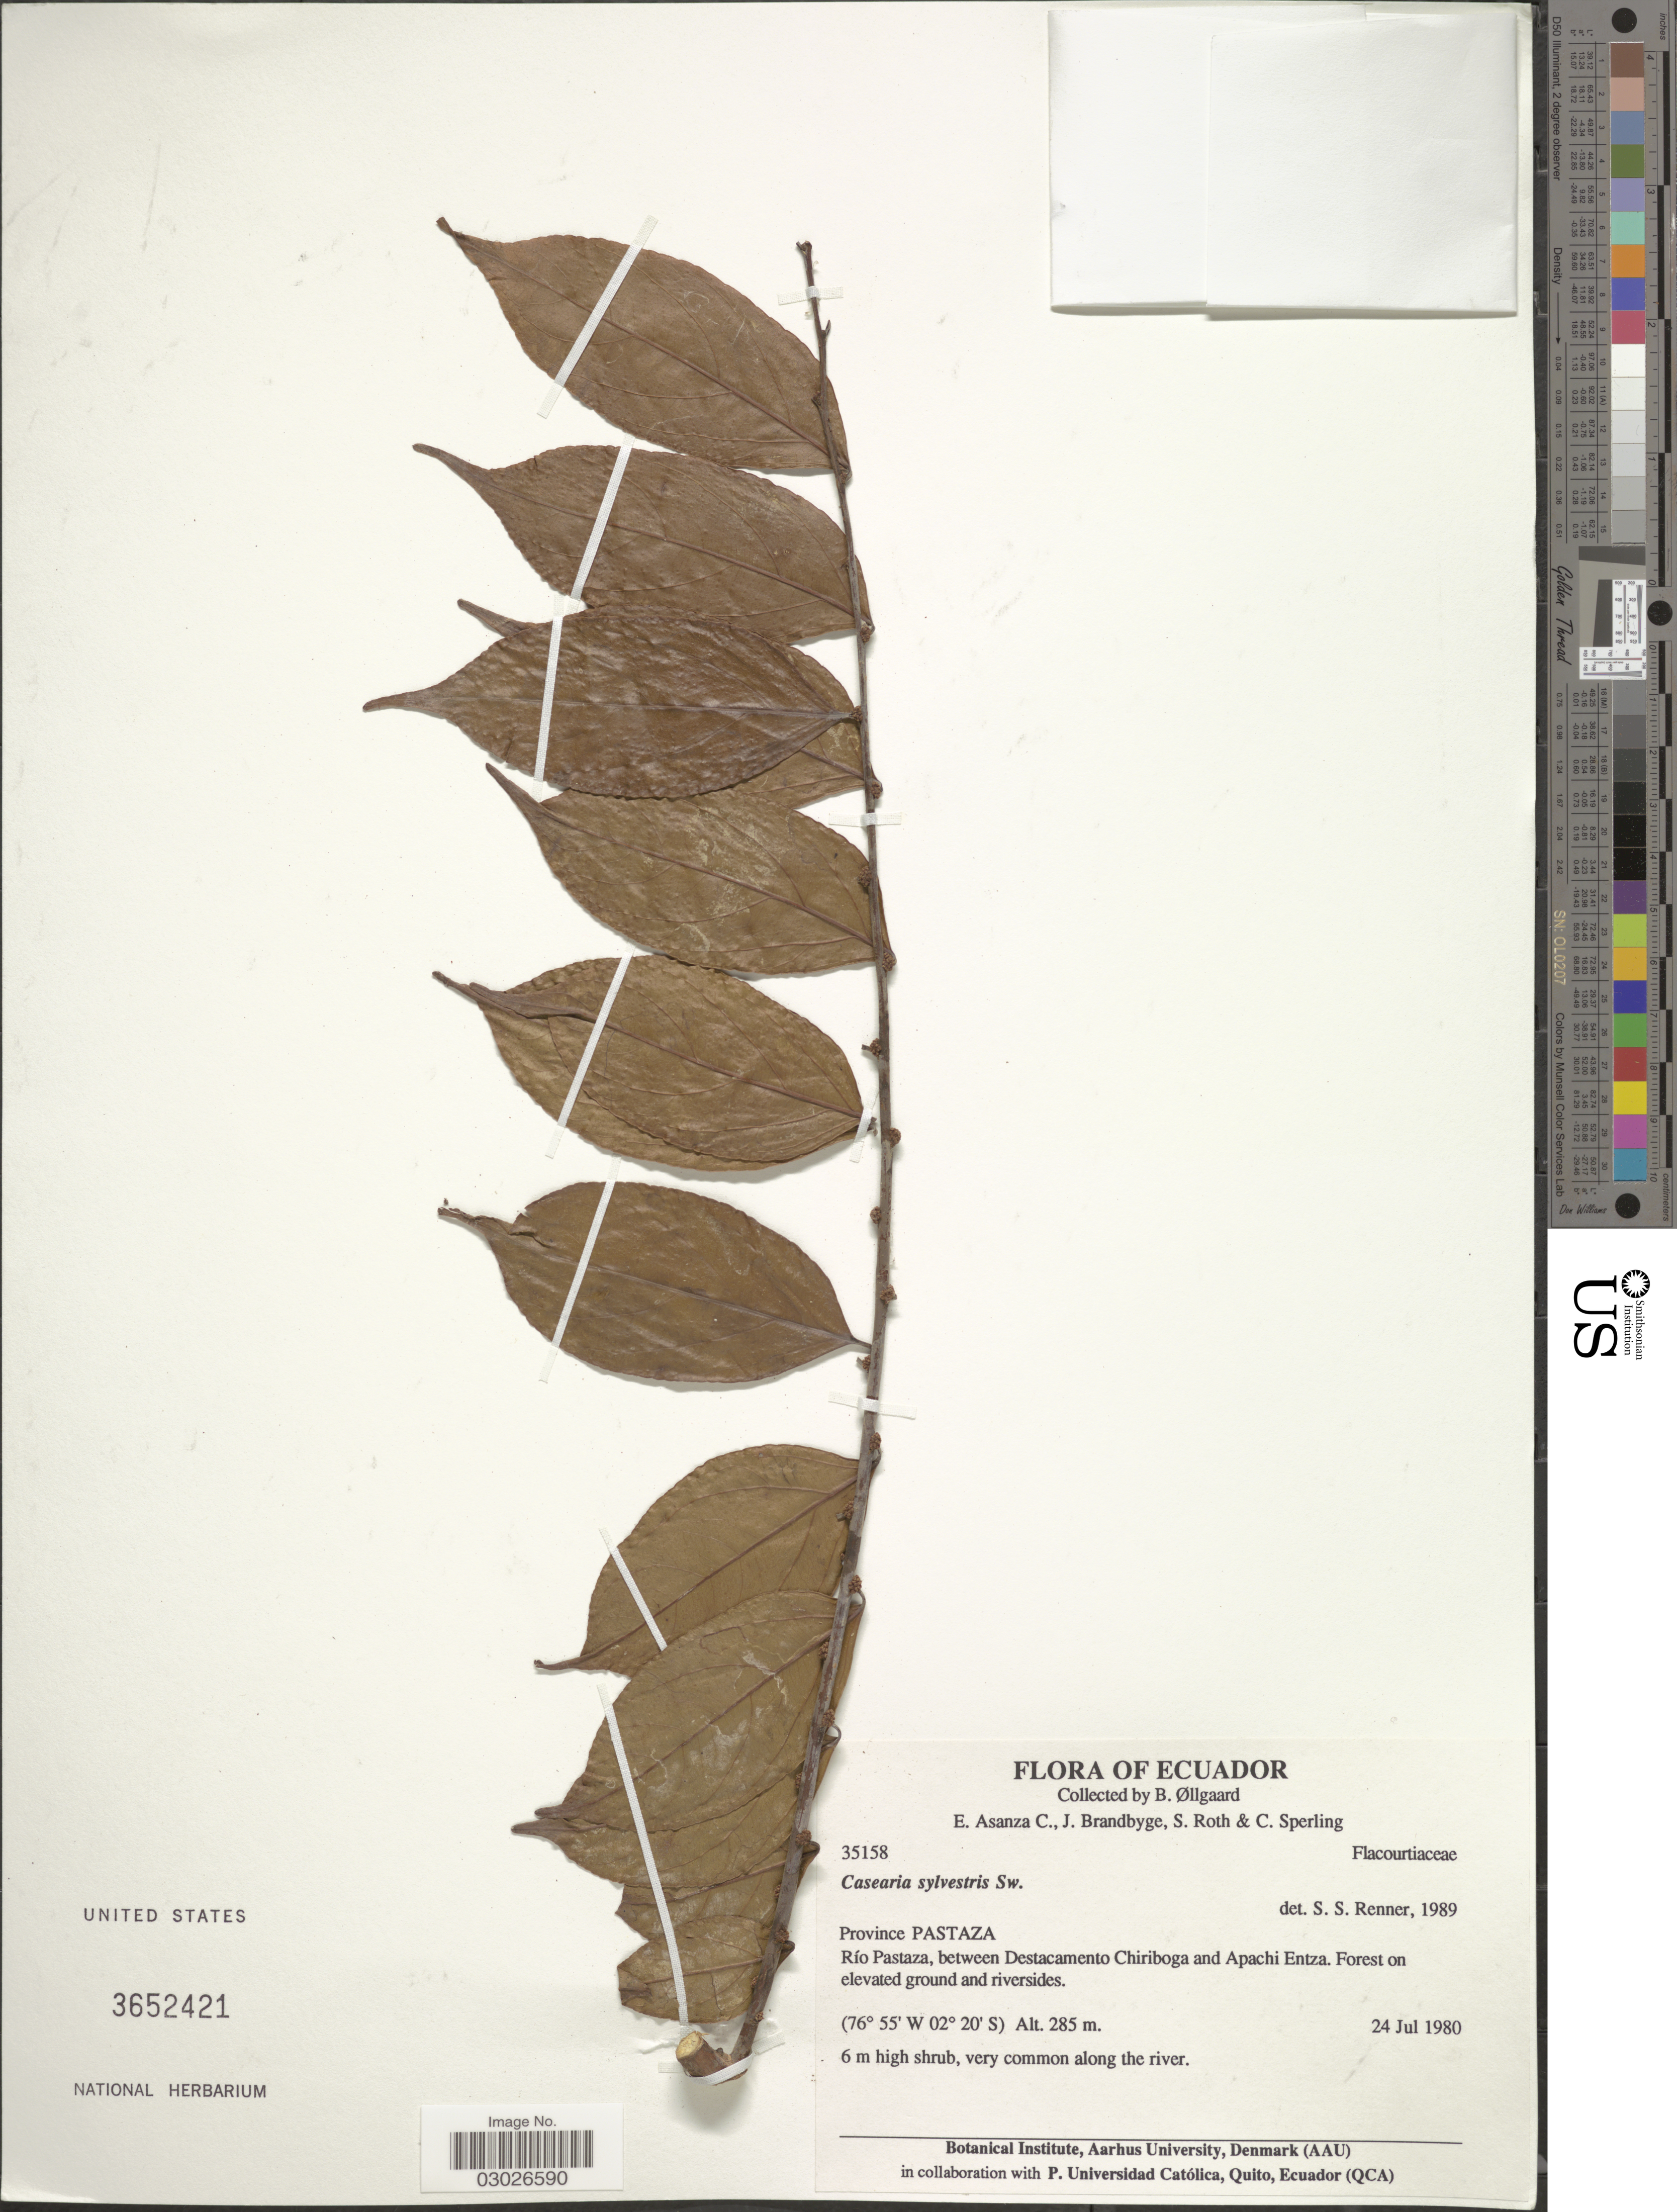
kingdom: Plantae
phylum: Tracheophyta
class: Magnoliopsida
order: Malpighiales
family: Salicaceae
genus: Casearia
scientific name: Casearia sylvestris var. sylvestris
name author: Sw.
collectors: B. Øllgaard, E. Asanza C., J. Brandbyge, S. Roth & C. Sperling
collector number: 35158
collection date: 1980-07-24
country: Ecuador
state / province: Pastaza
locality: Río Pastaza, between Destacamento Chiriboga and Apachi Entza.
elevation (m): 285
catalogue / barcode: US 3652421